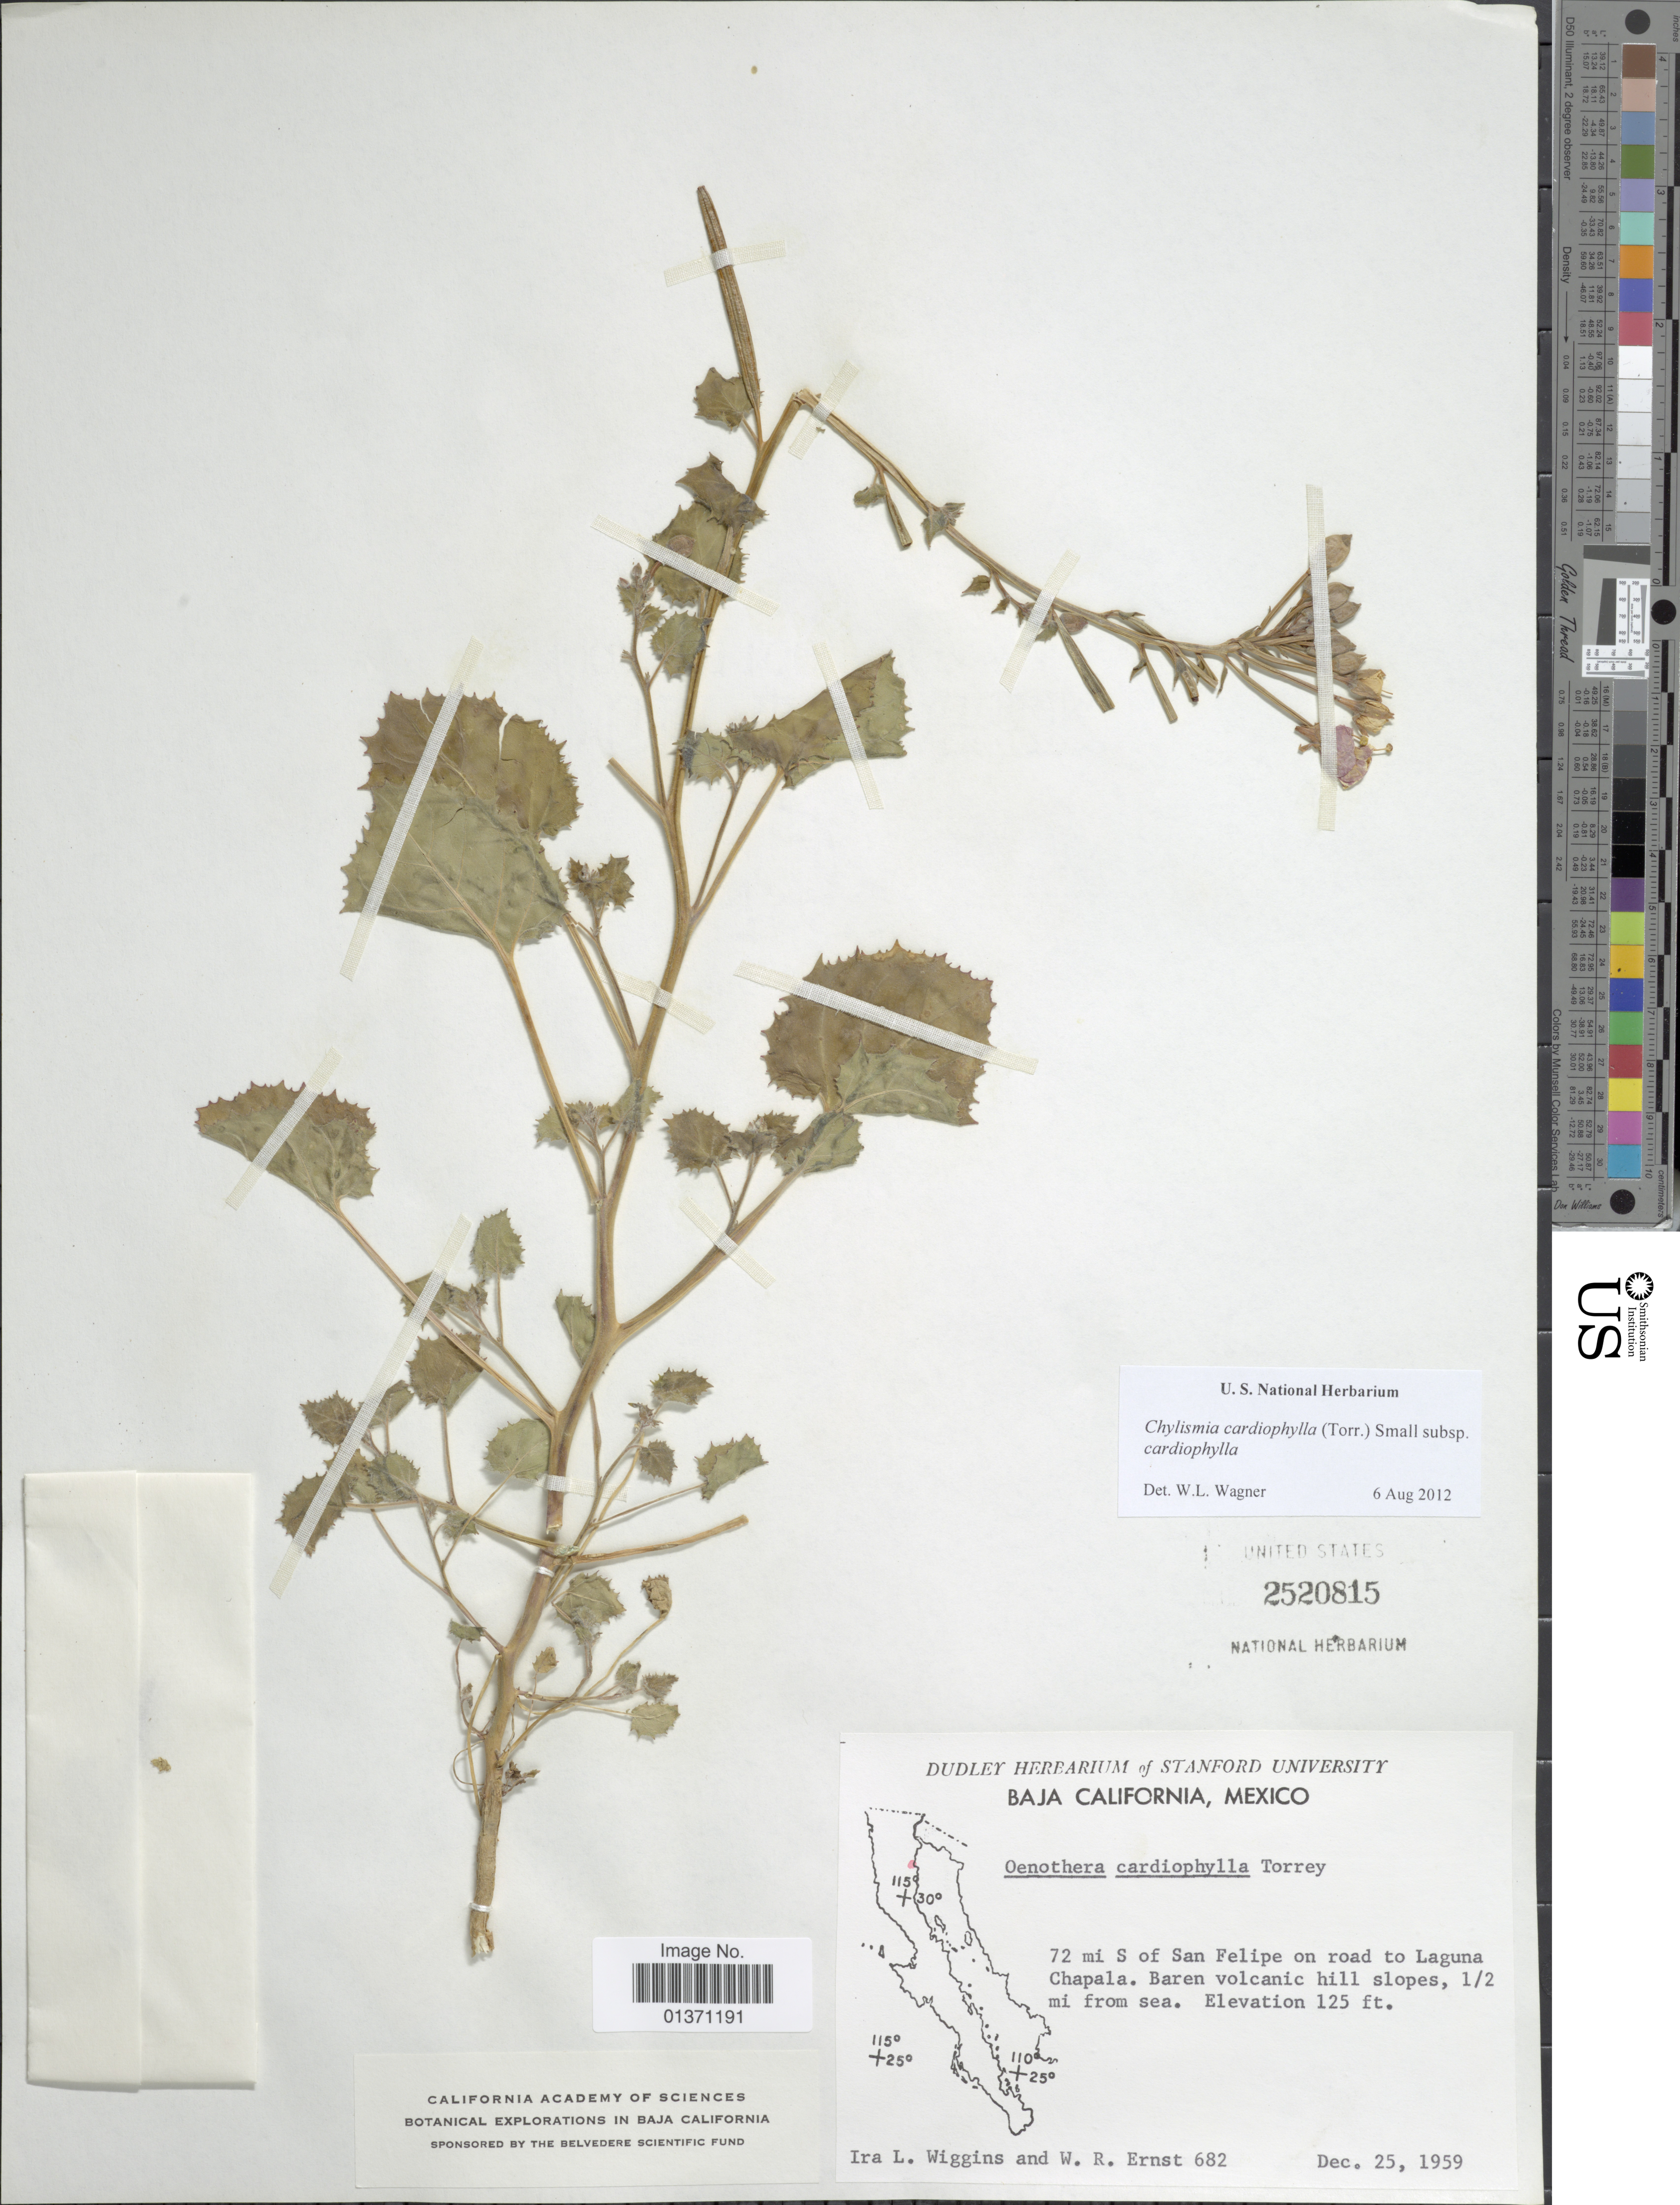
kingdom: Plantae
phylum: Tracheophyta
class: Magnoliopsida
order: Myrtales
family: Onagraceae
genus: Chylismia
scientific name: Chylismia cardiophylla subsp. cardiophylla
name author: (Torr.) Small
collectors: I. L. Wiggins & W. R. Ernst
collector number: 682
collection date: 1959-12-25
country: Mexico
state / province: Baja California Norte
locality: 72 mi S of San Felipe on road to Laguna Chapala. Baren volcanic hill slopes, 1/2 mi from sea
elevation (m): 38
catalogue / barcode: US 2520815